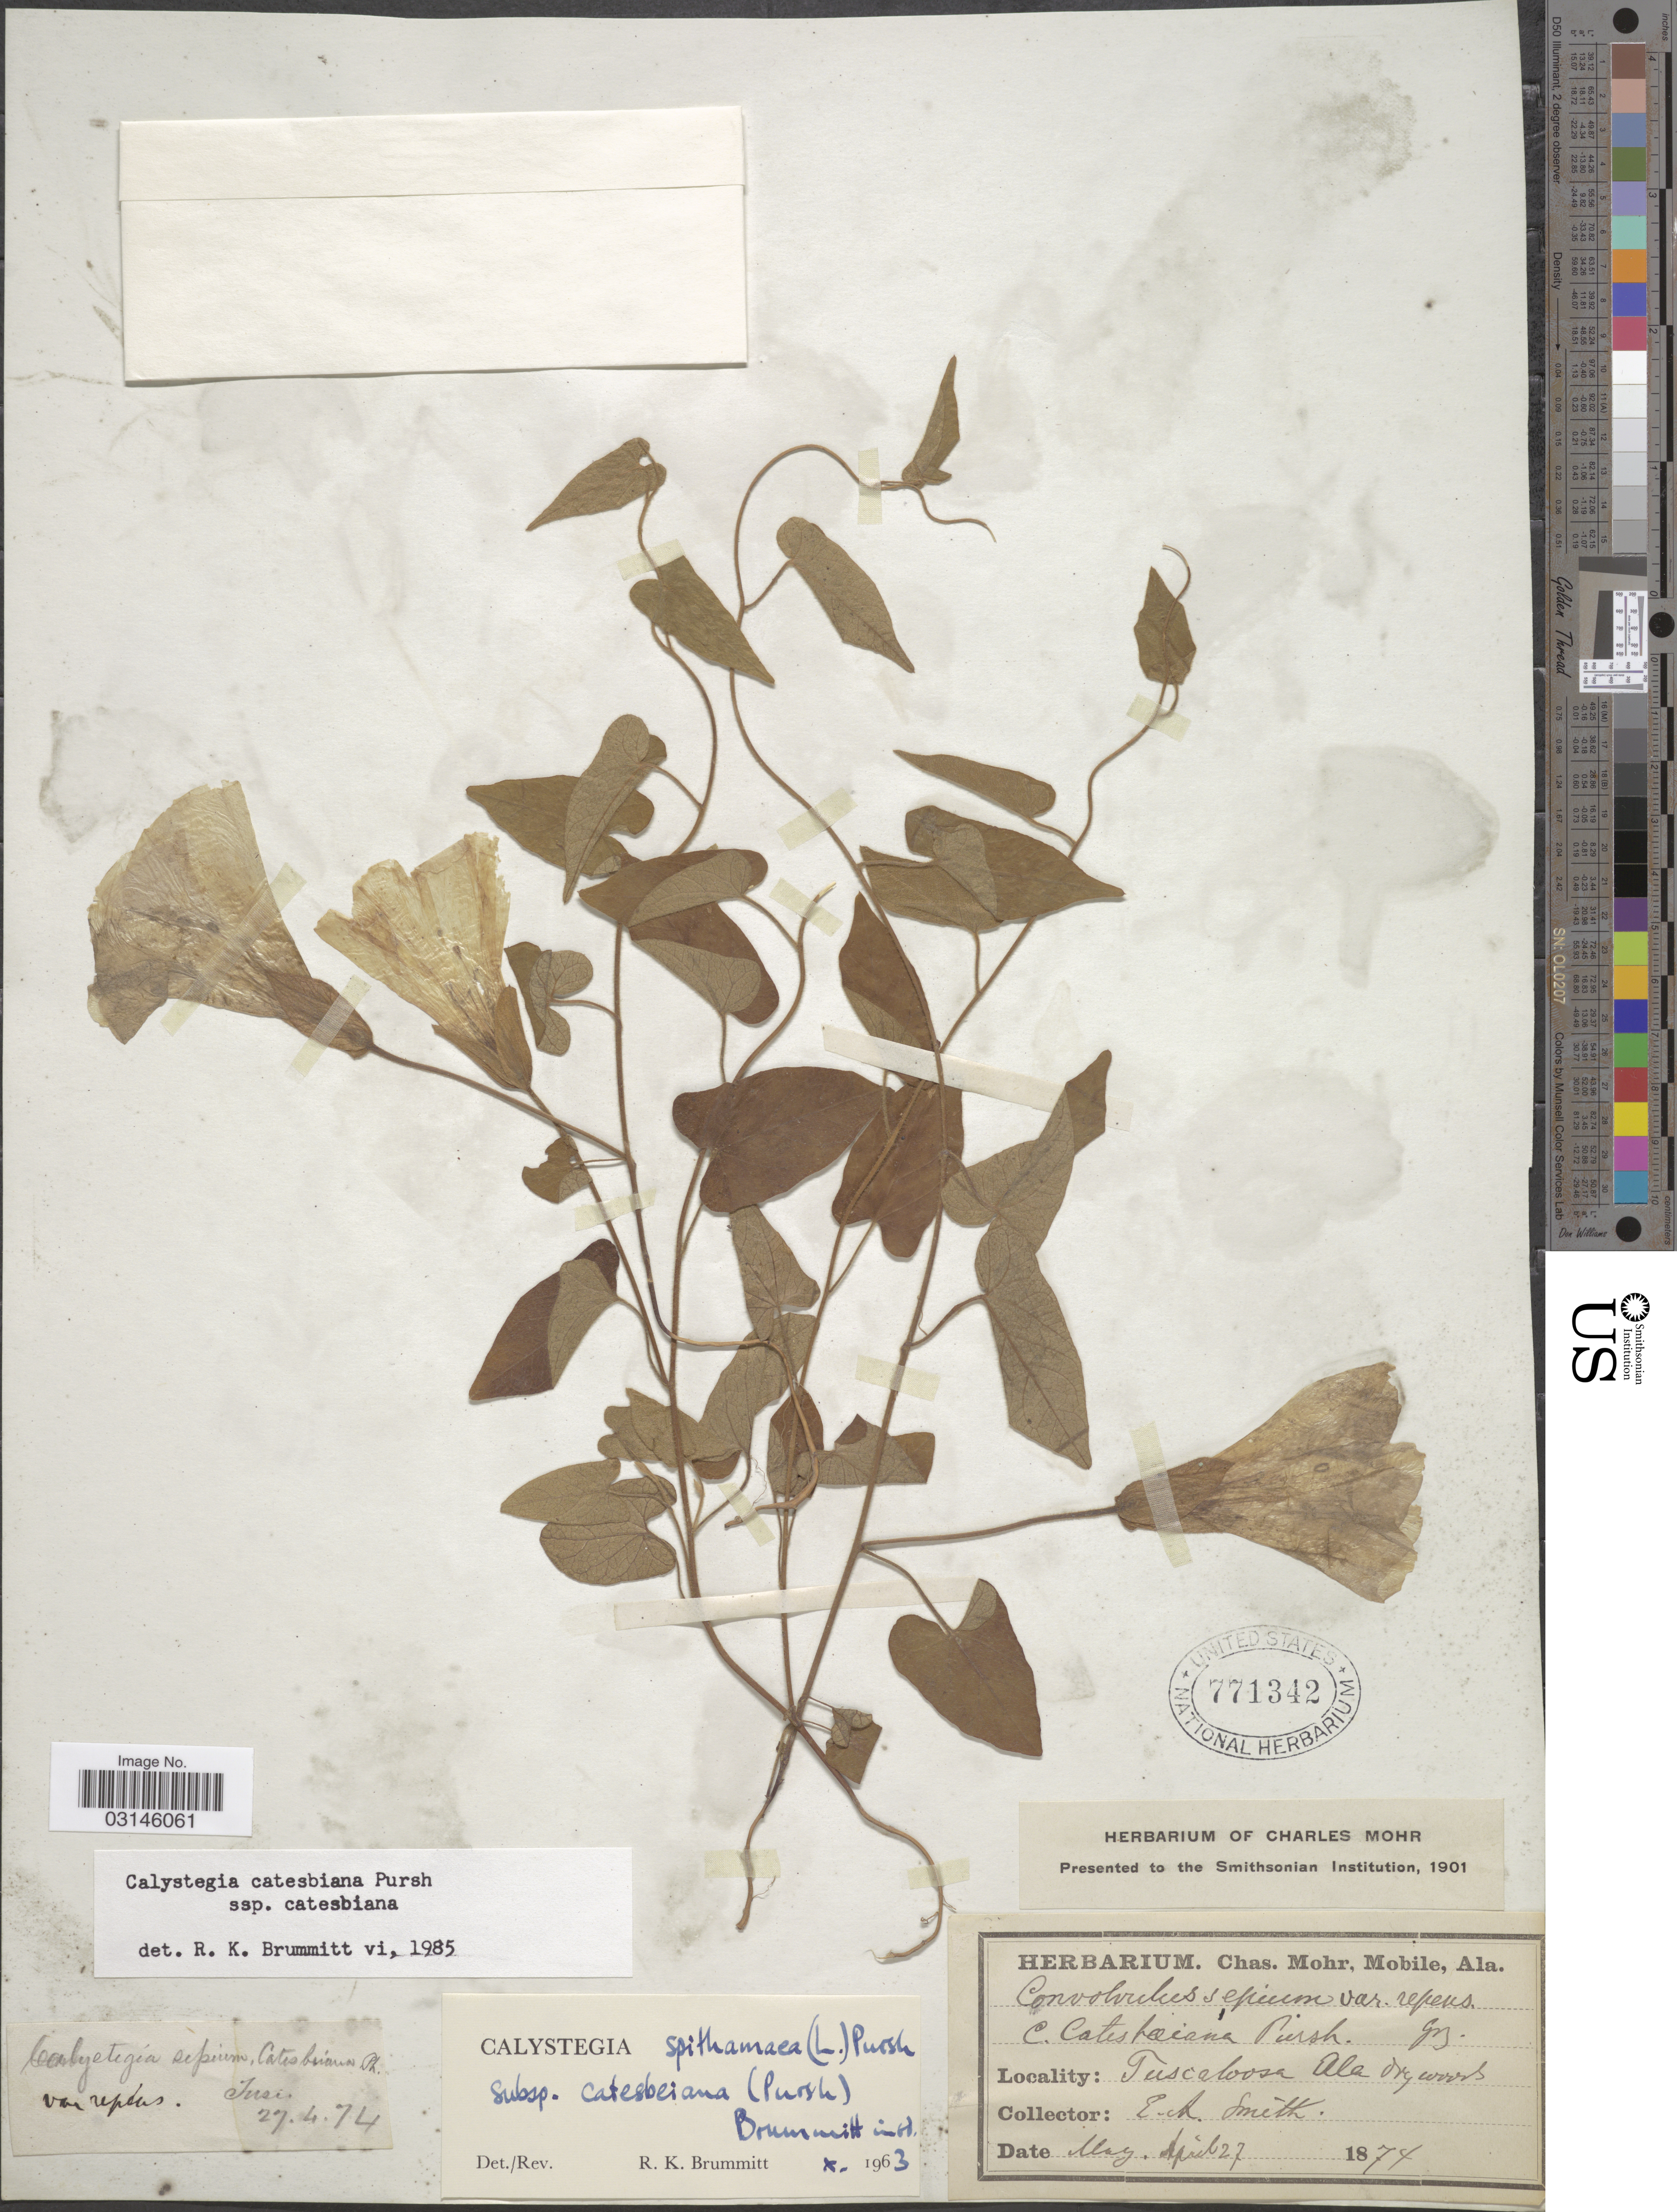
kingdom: Plantae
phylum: Tracheophyta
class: Magnoliopsida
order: Solanales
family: Convolvulaceae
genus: Calystegia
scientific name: Calystegia catesbeiana subsp. catesbeiana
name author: Brummitt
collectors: E. A. Smith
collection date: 1874-04-27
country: United States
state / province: Alabama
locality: Tuscaloosa Ala.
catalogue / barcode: US 771342